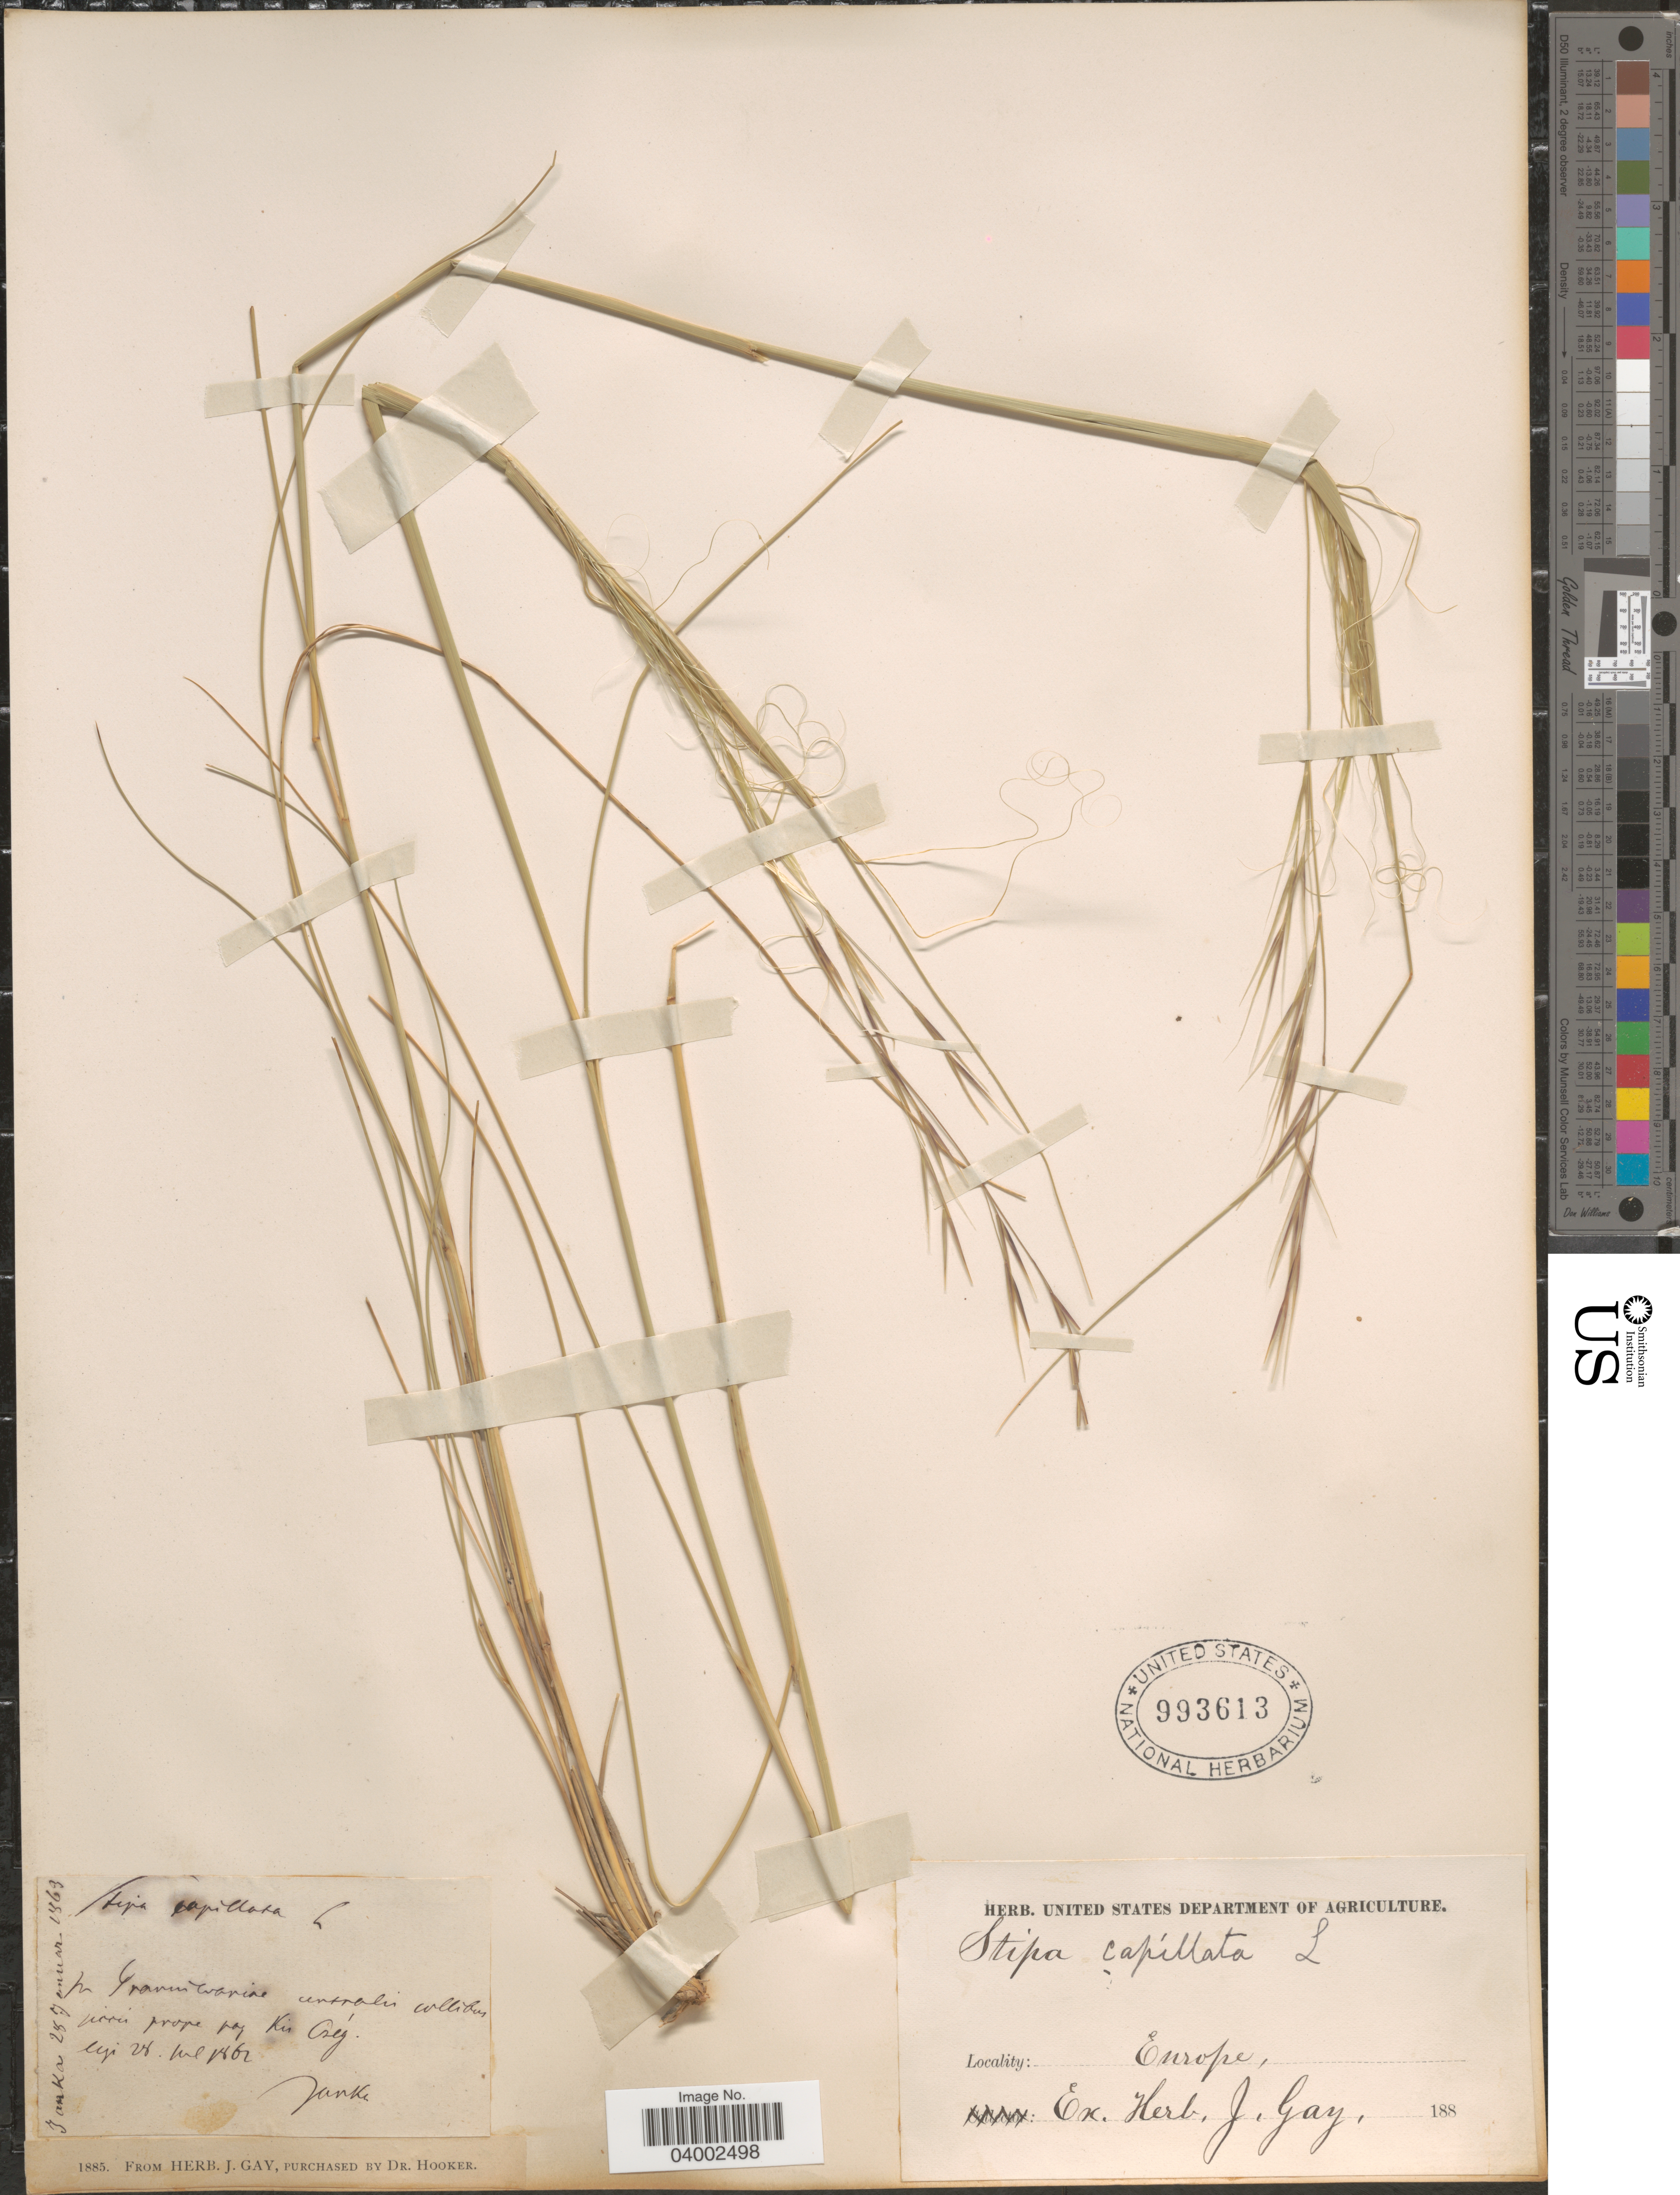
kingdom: Plantae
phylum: Tracheophyta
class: Liliopsida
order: Poales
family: Poaceae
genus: Stipa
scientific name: Stipa capillata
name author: L.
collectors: V. Janka von Bulcs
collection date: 1862-07-28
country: Romania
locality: Europe. In graminivariae [interpreted] centralis collibus preses [interpreted] prope pag. Kis Czég.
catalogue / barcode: US 993613